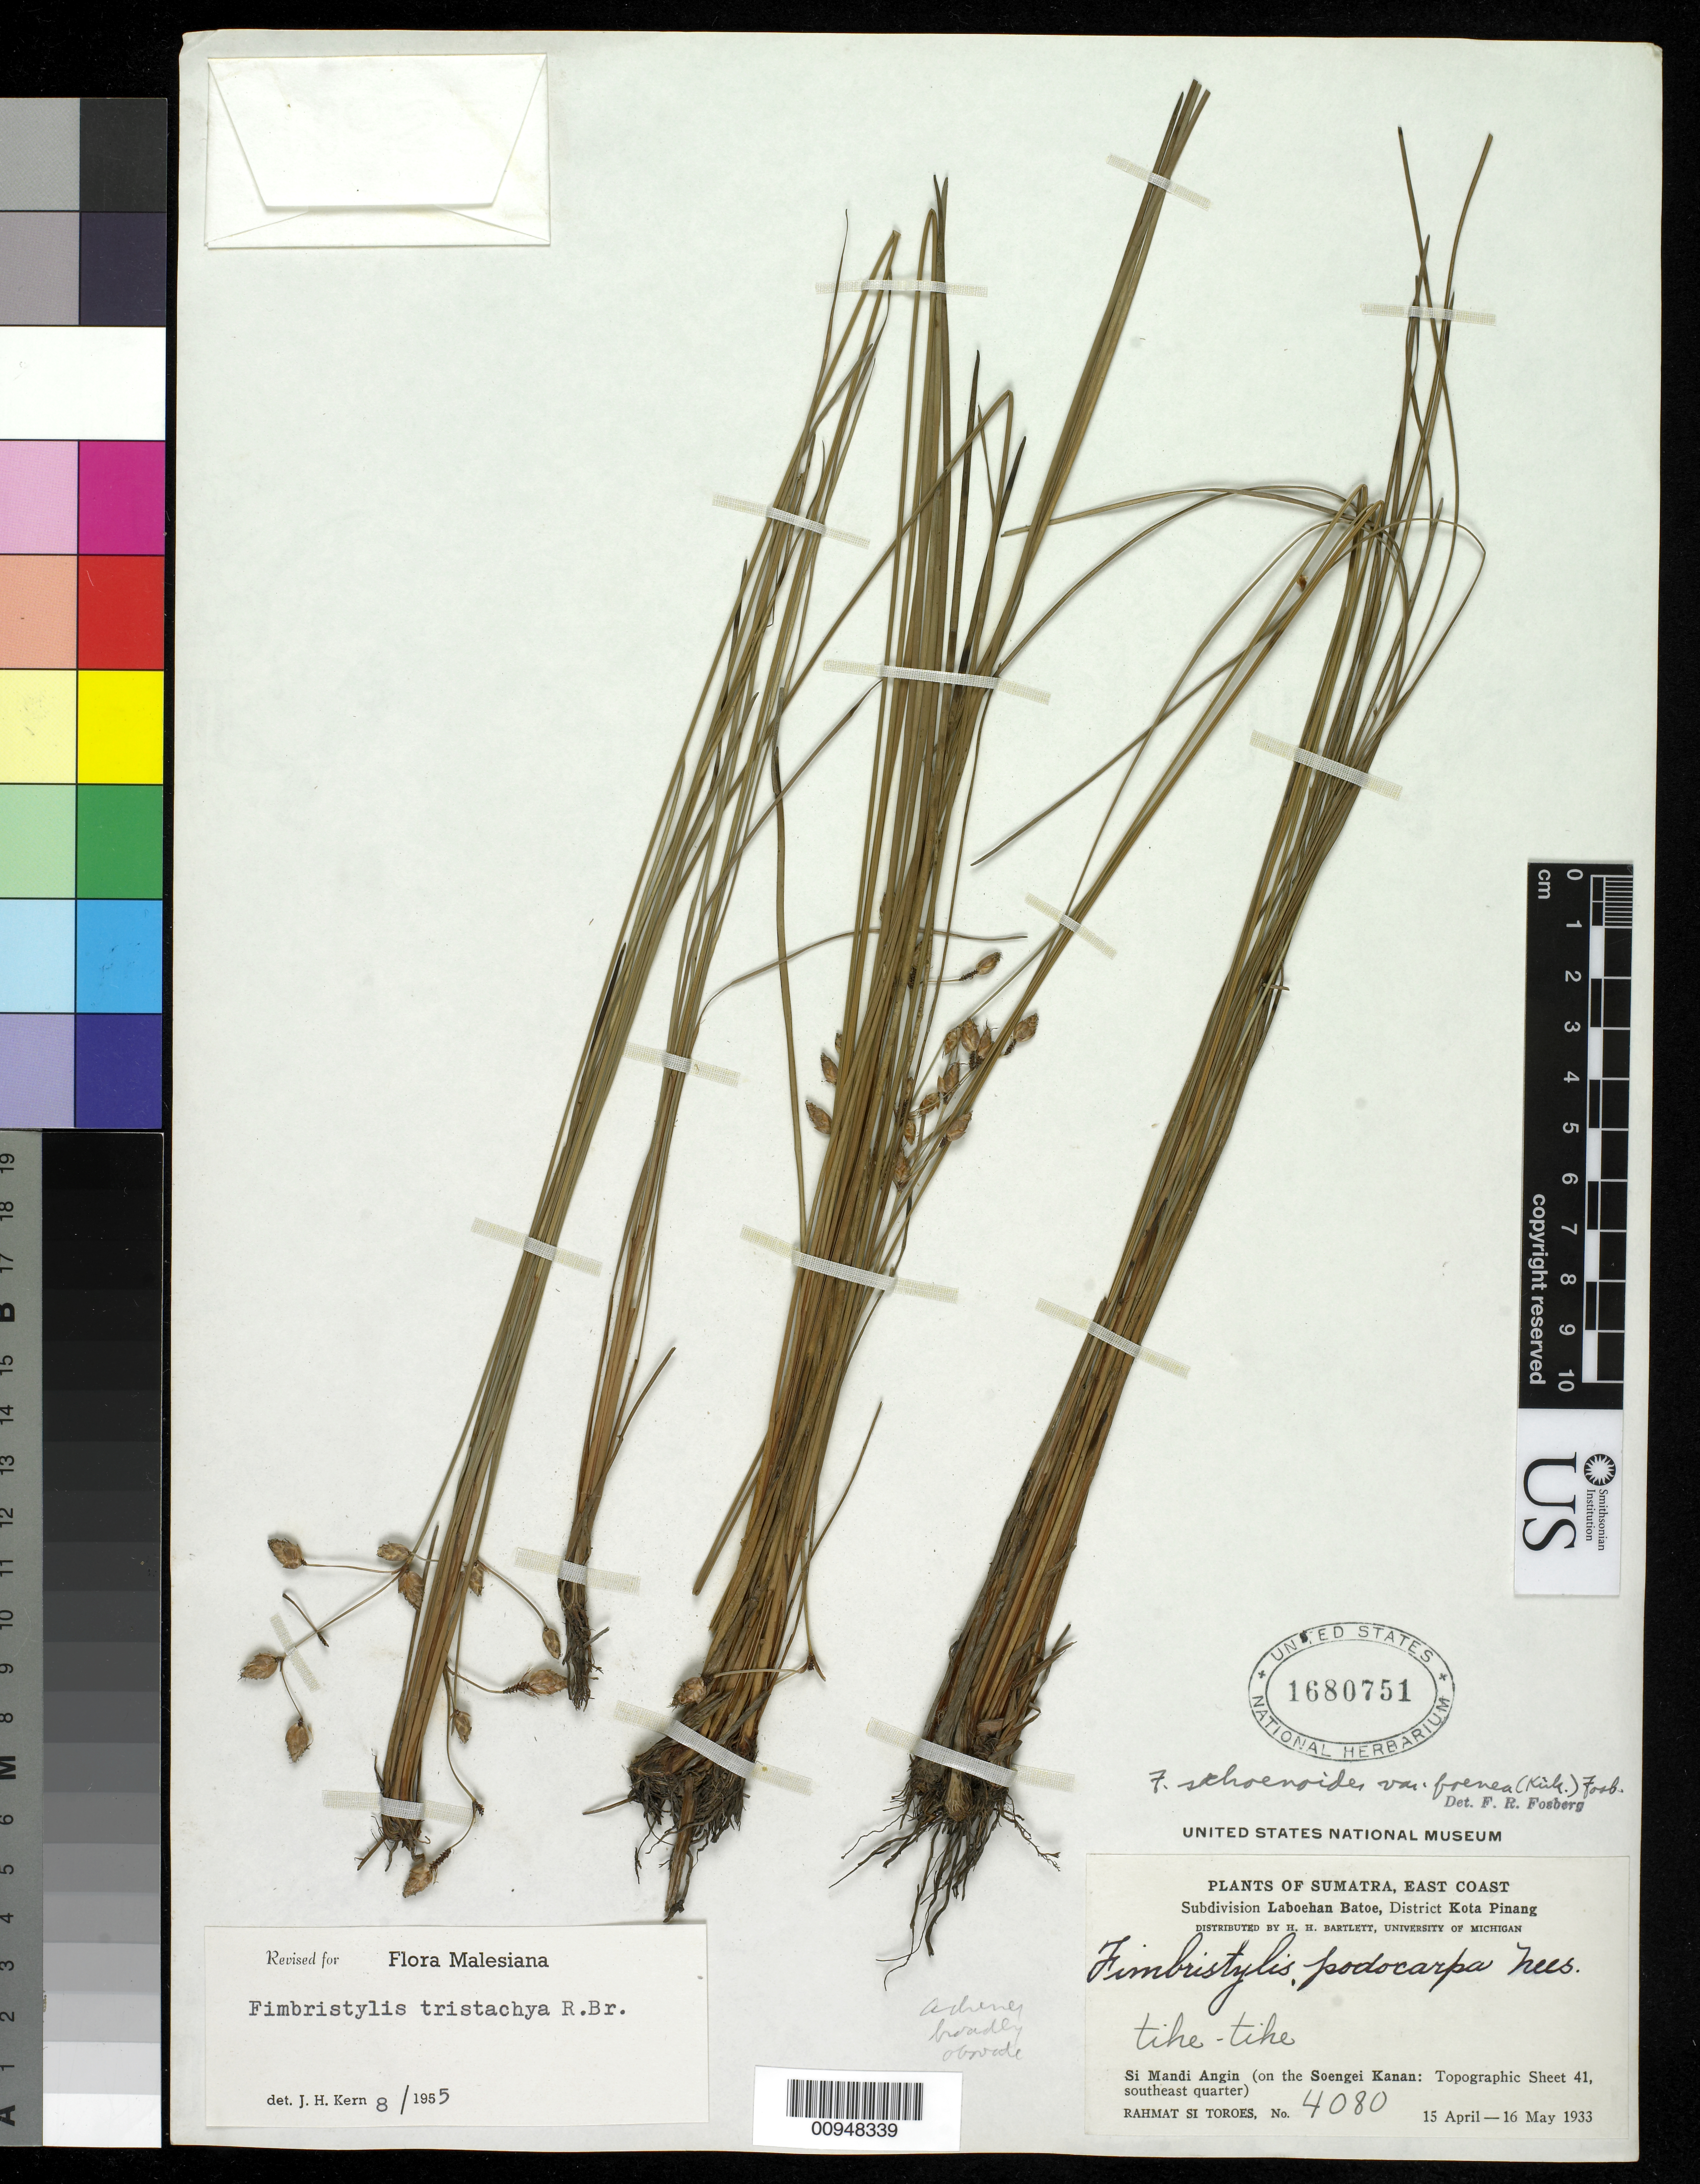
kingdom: Plantae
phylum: Tracheophyta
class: Liliopsida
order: Poales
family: Cyperaceae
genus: Fimbristylis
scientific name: Fimbristylis tristachya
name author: R. Br.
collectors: Rahmat Si Boeea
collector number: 4080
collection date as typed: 16 Mar 1933 to 15 Apr 1933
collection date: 1933-03-16/1933-04-15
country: Indonesia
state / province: Sumatra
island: Sumatra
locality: Si Mandi Angin (on the Soengei Kanan).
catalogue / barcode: US 1680751